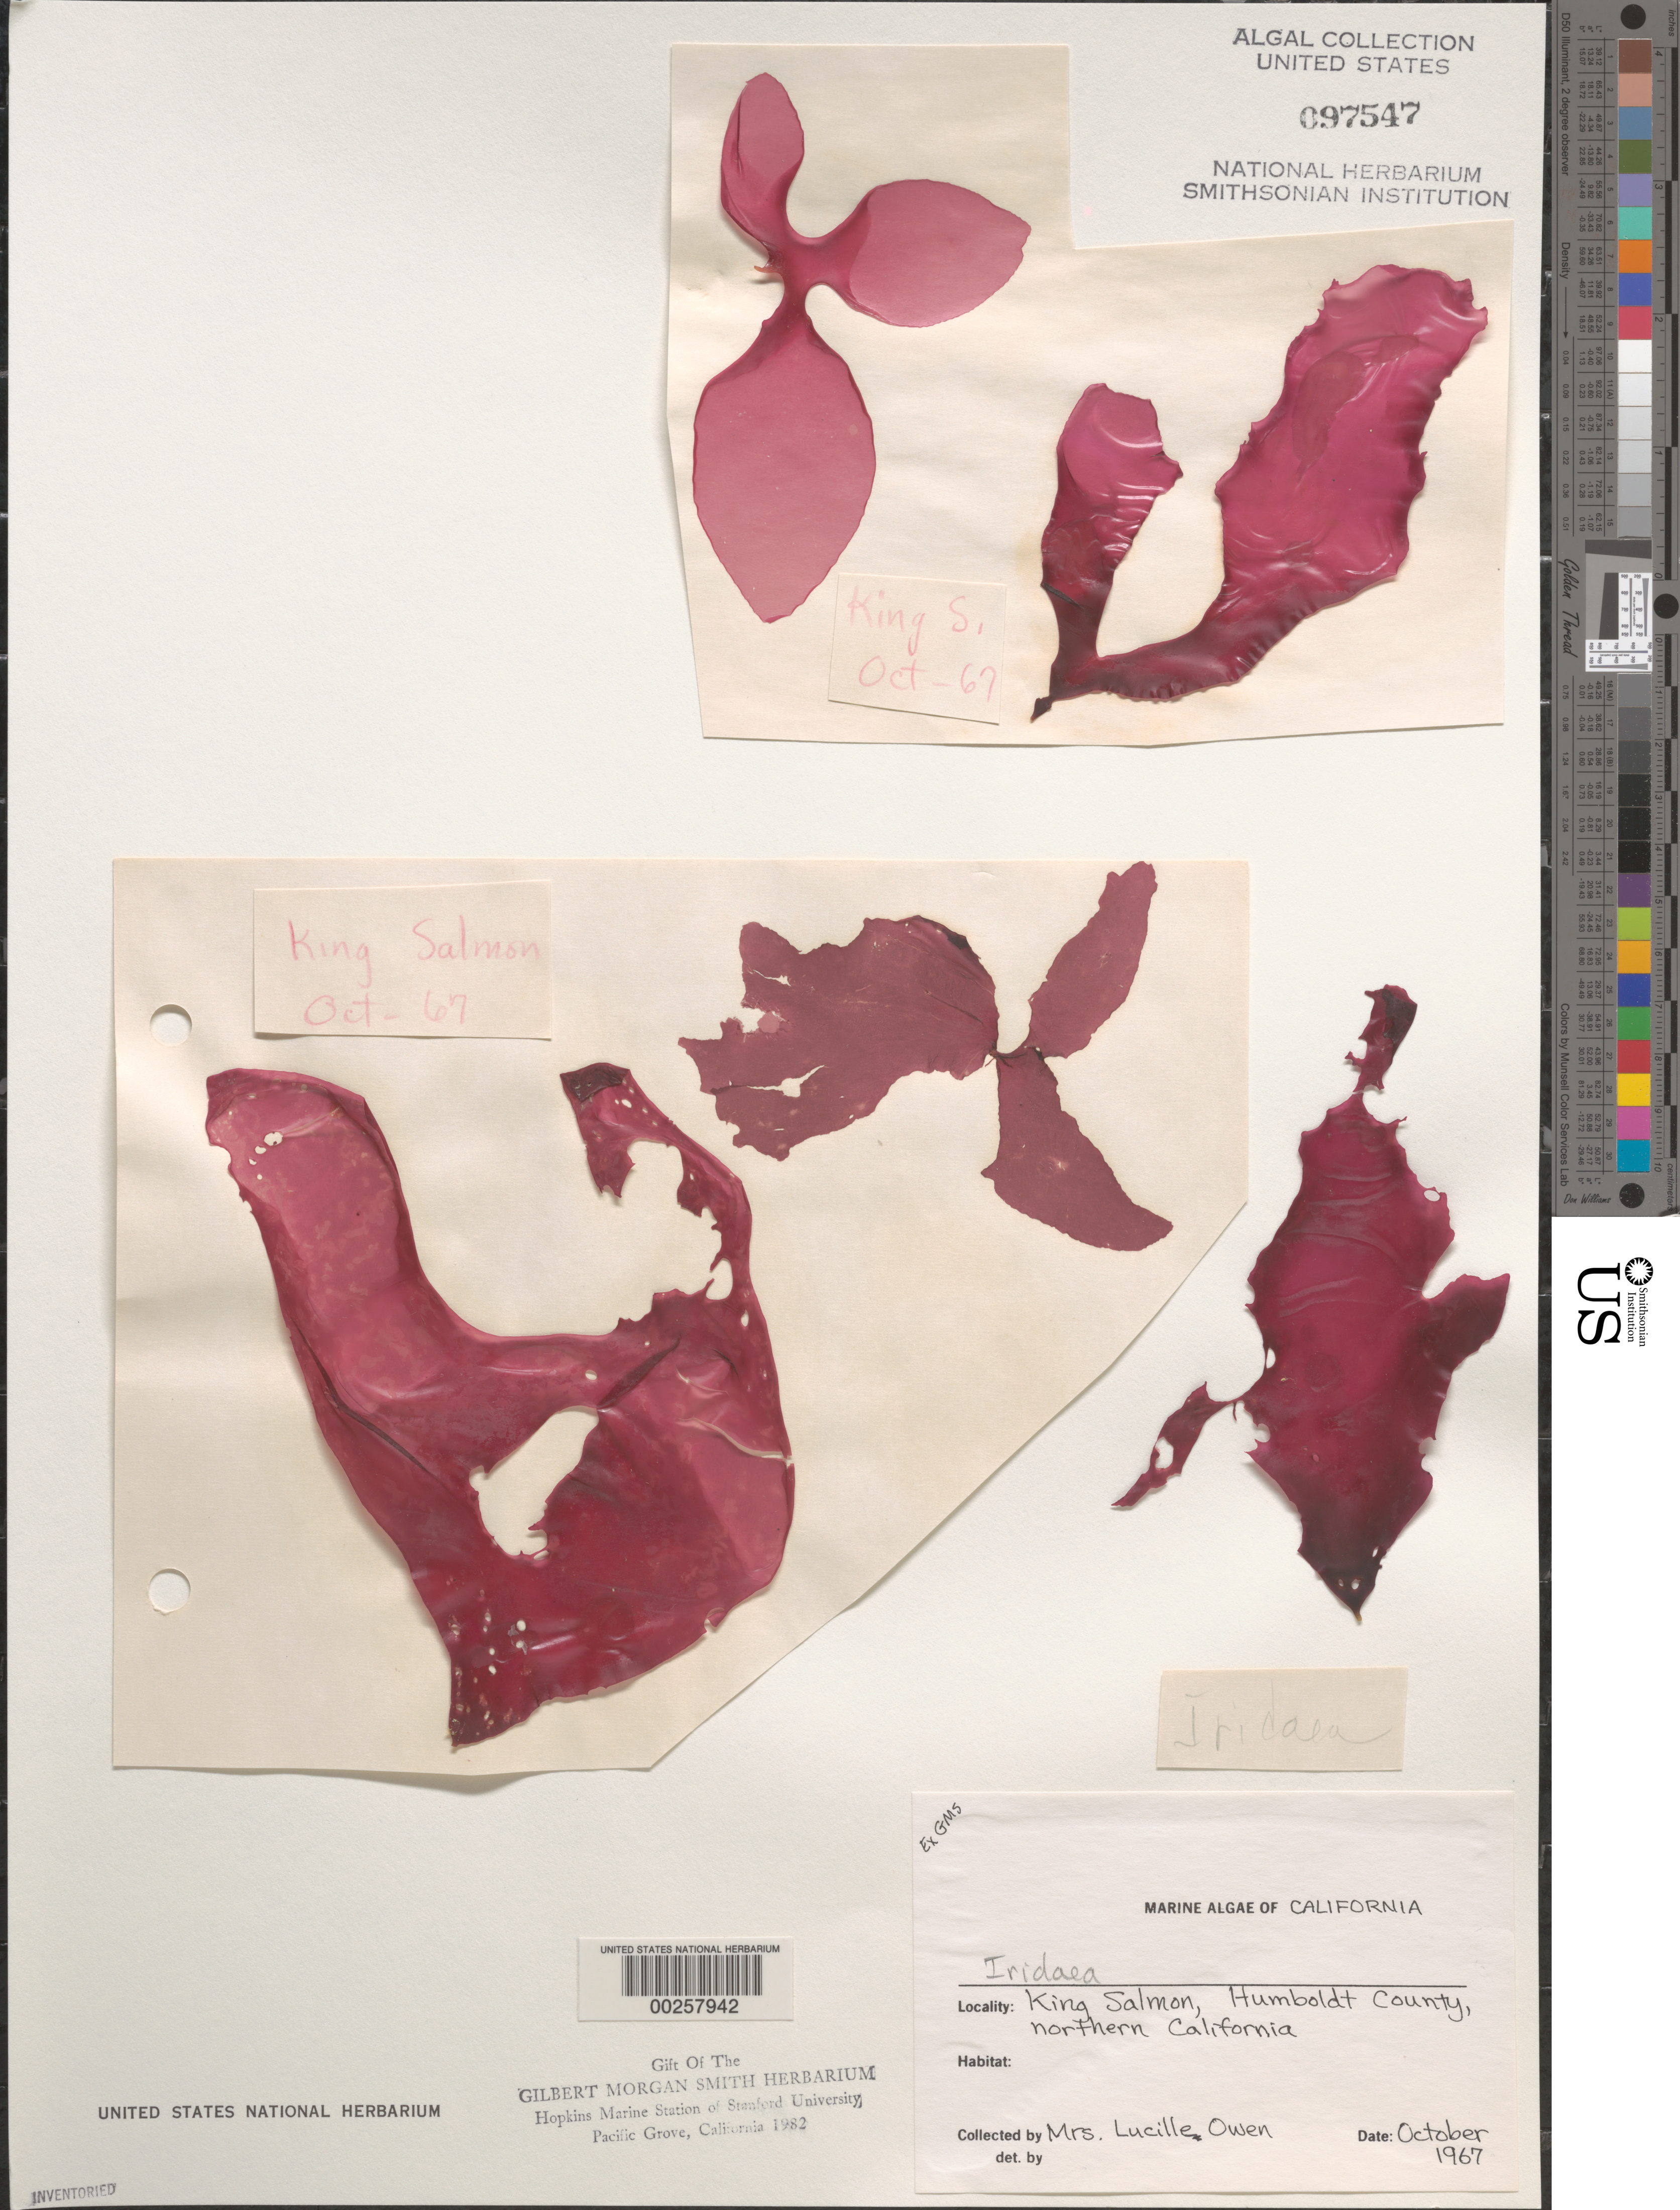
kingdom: Plantae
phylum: Rhodophyta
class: Florideophyceae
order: Gigartinales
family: Gigartinaceae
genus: Iridaea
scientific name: Iridaea sp.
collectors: L. Owen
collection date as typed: Oct 1967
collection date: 1967-10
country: United States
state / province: California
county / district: Humboldt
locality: King Salmon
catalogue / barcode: US 97547